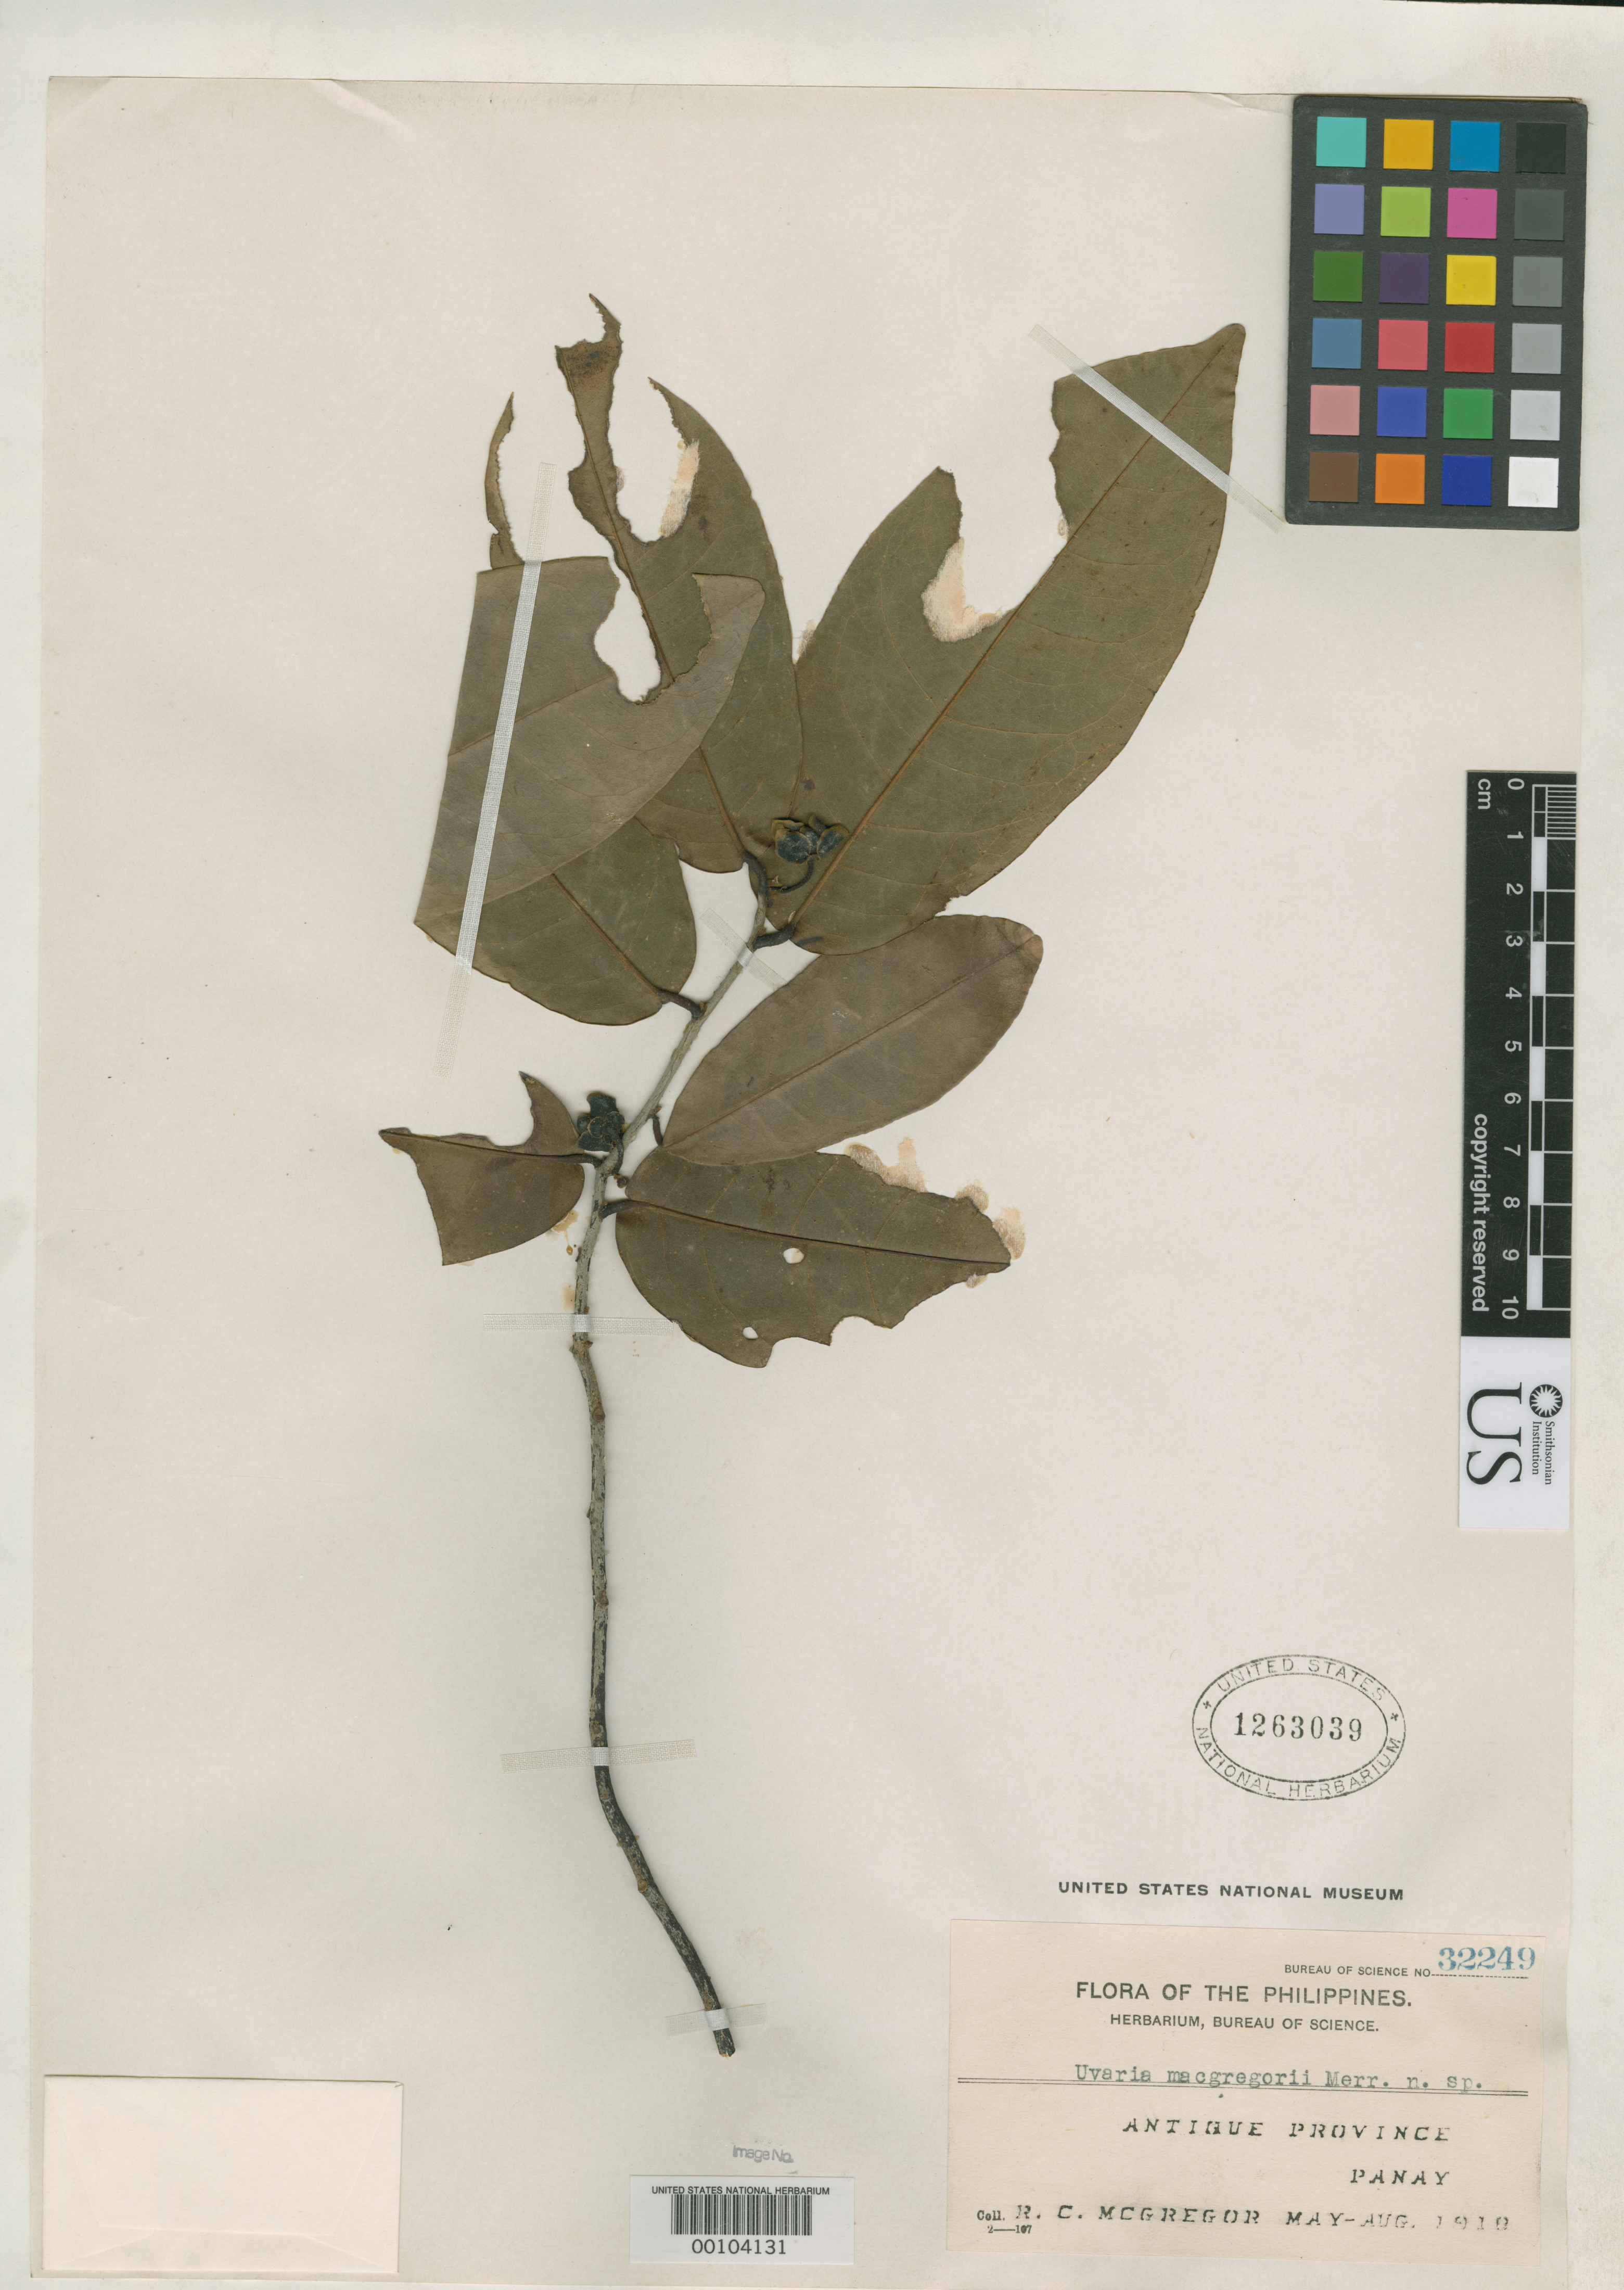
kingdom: Plantae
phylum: Tracheophyta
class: Magnoliopsida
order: Magnoliales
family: Annonaceae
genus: Uvaria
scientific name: Uvaria macgregorii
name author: Merr.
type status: Isotype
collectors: R. C. McGregor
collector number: Bur. Sci. 32249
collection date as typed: May 1914 to -- Aug 1914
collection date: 1914-05/1914-08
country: Philippines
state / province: Western Visayas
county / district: Antique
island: Panay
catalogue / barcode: US 1263039